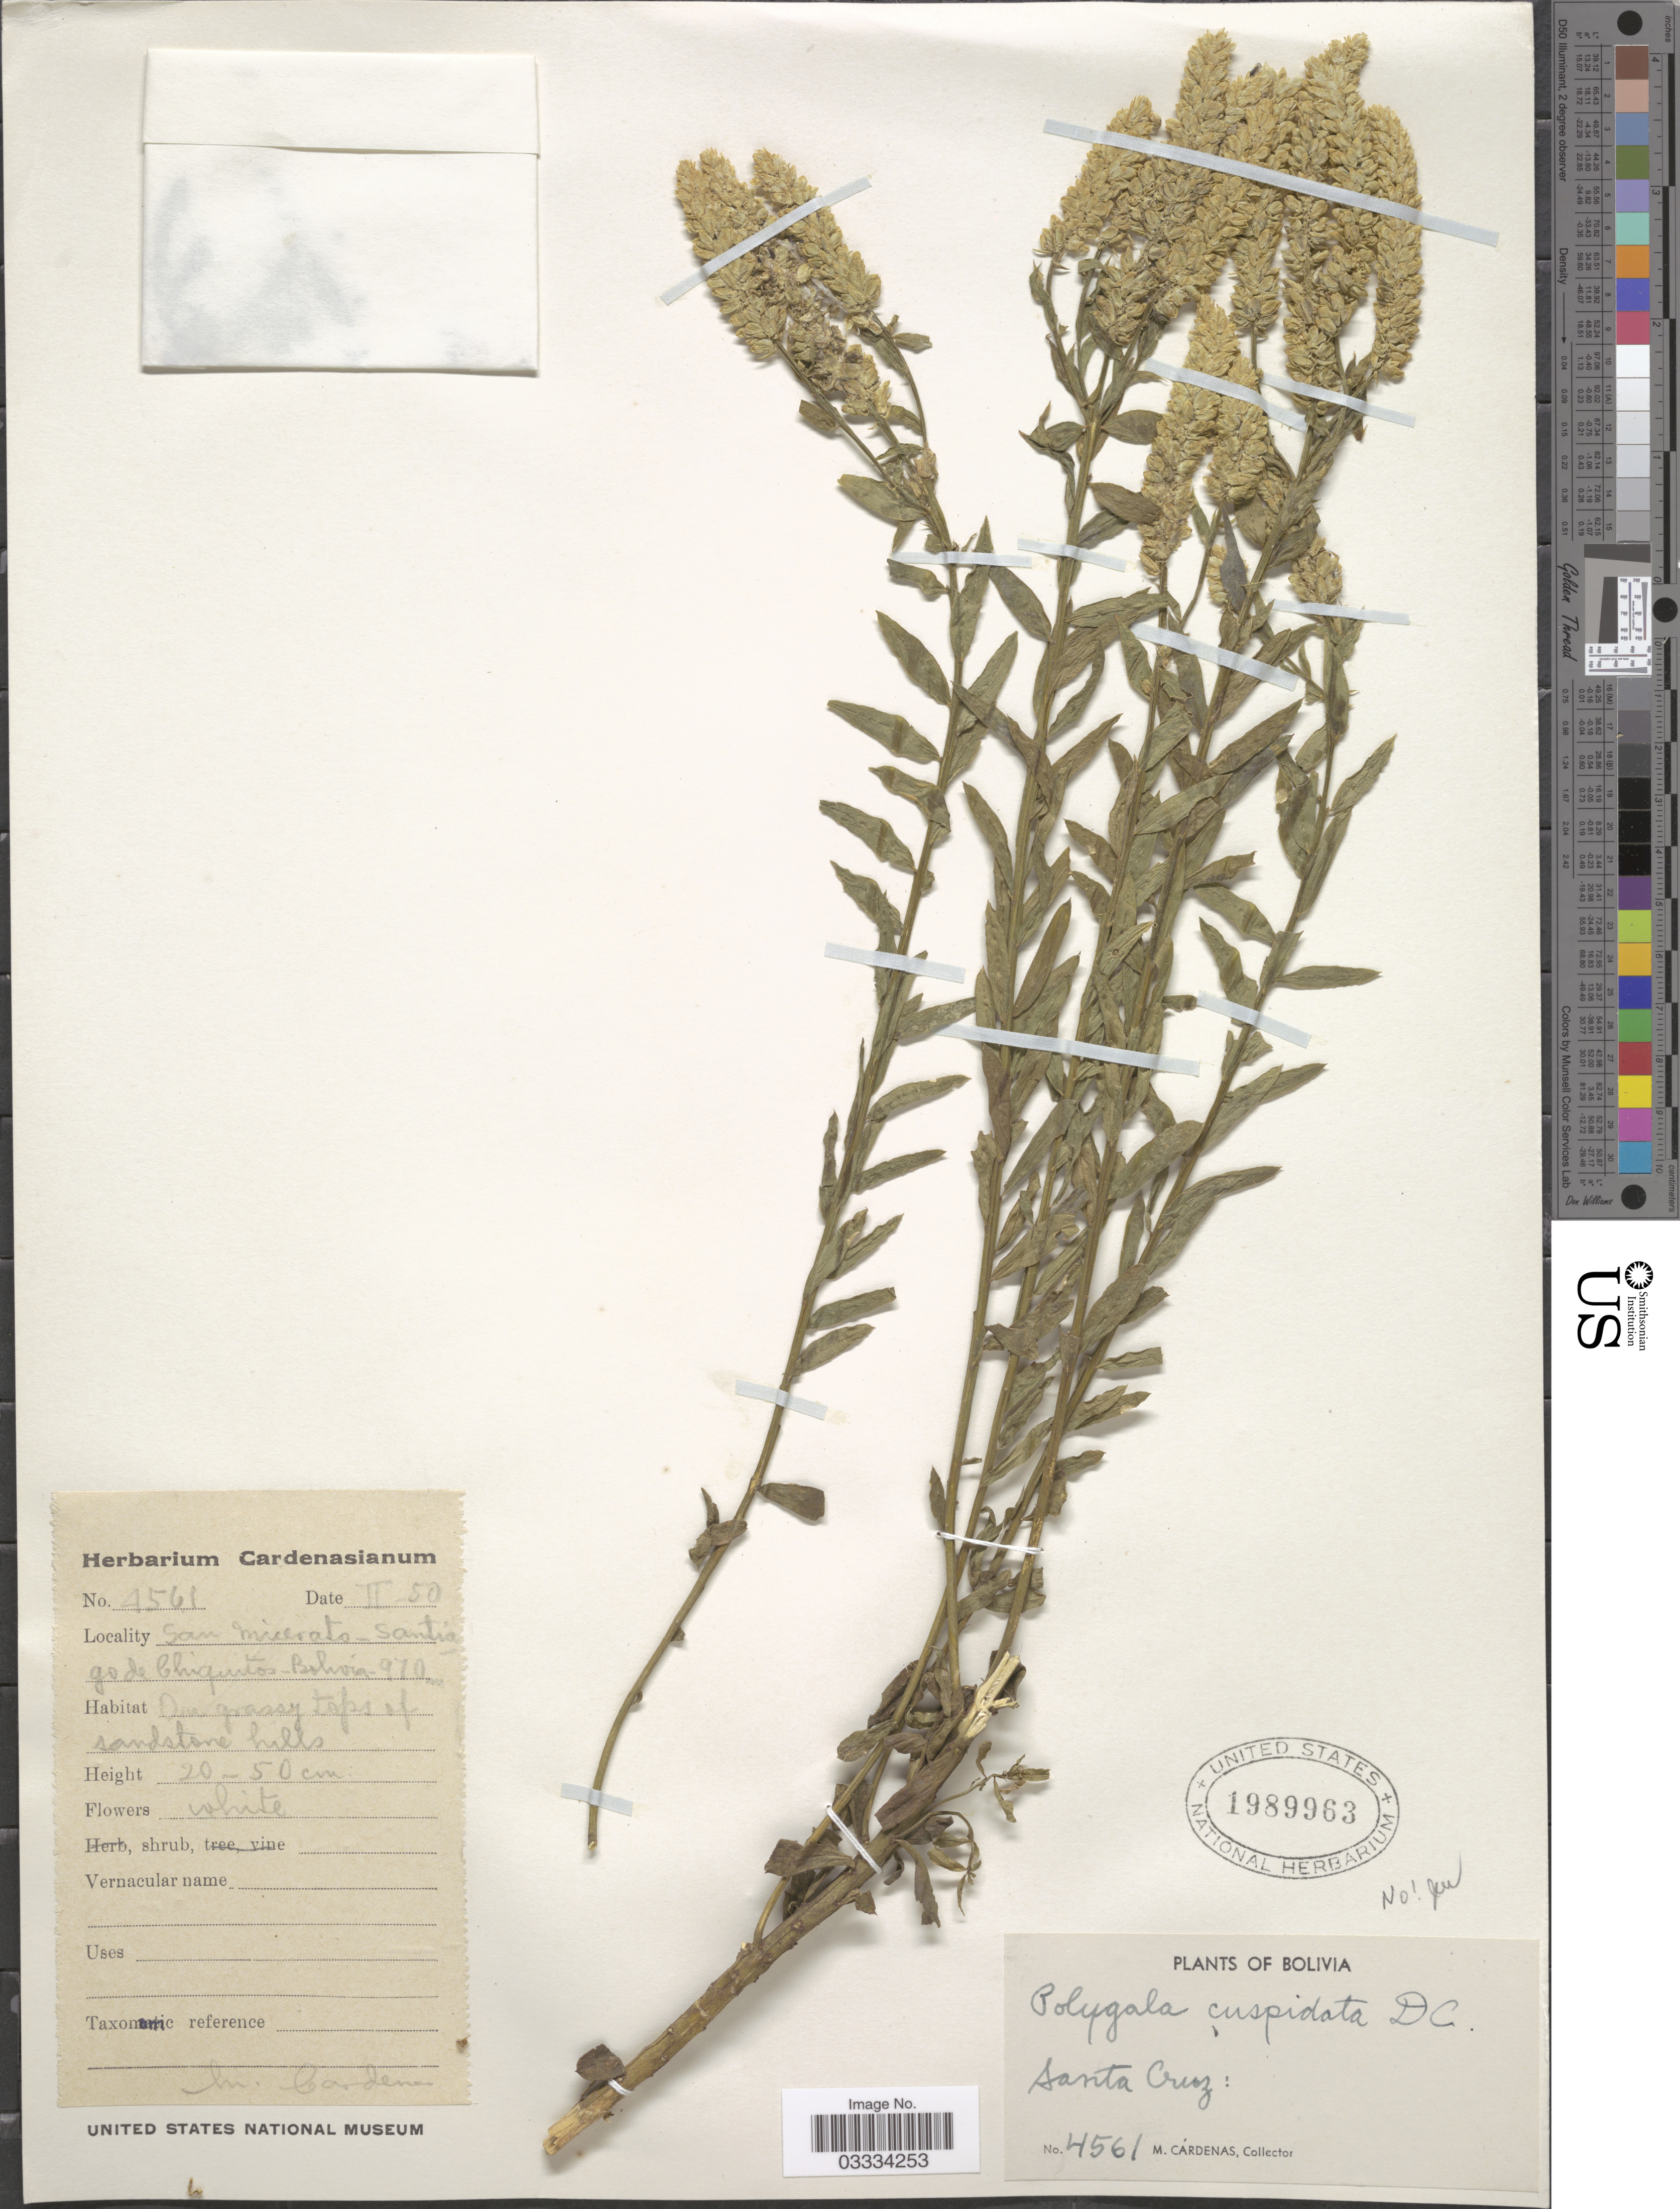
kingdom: Plantae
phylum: Tracheophyta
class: Magnoliopsida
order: Fabales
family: Polygalaceae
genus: Polygala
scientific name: Polygala timoutou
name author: Aubl.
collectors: M. Cárdenas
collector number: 4561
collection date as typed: Transcribed d/m/y: /2/50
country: Bolivia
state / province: Santa Cruz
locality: San Micerato- Santiago de Chiquitos.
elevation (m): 970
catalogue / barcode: US 1989963